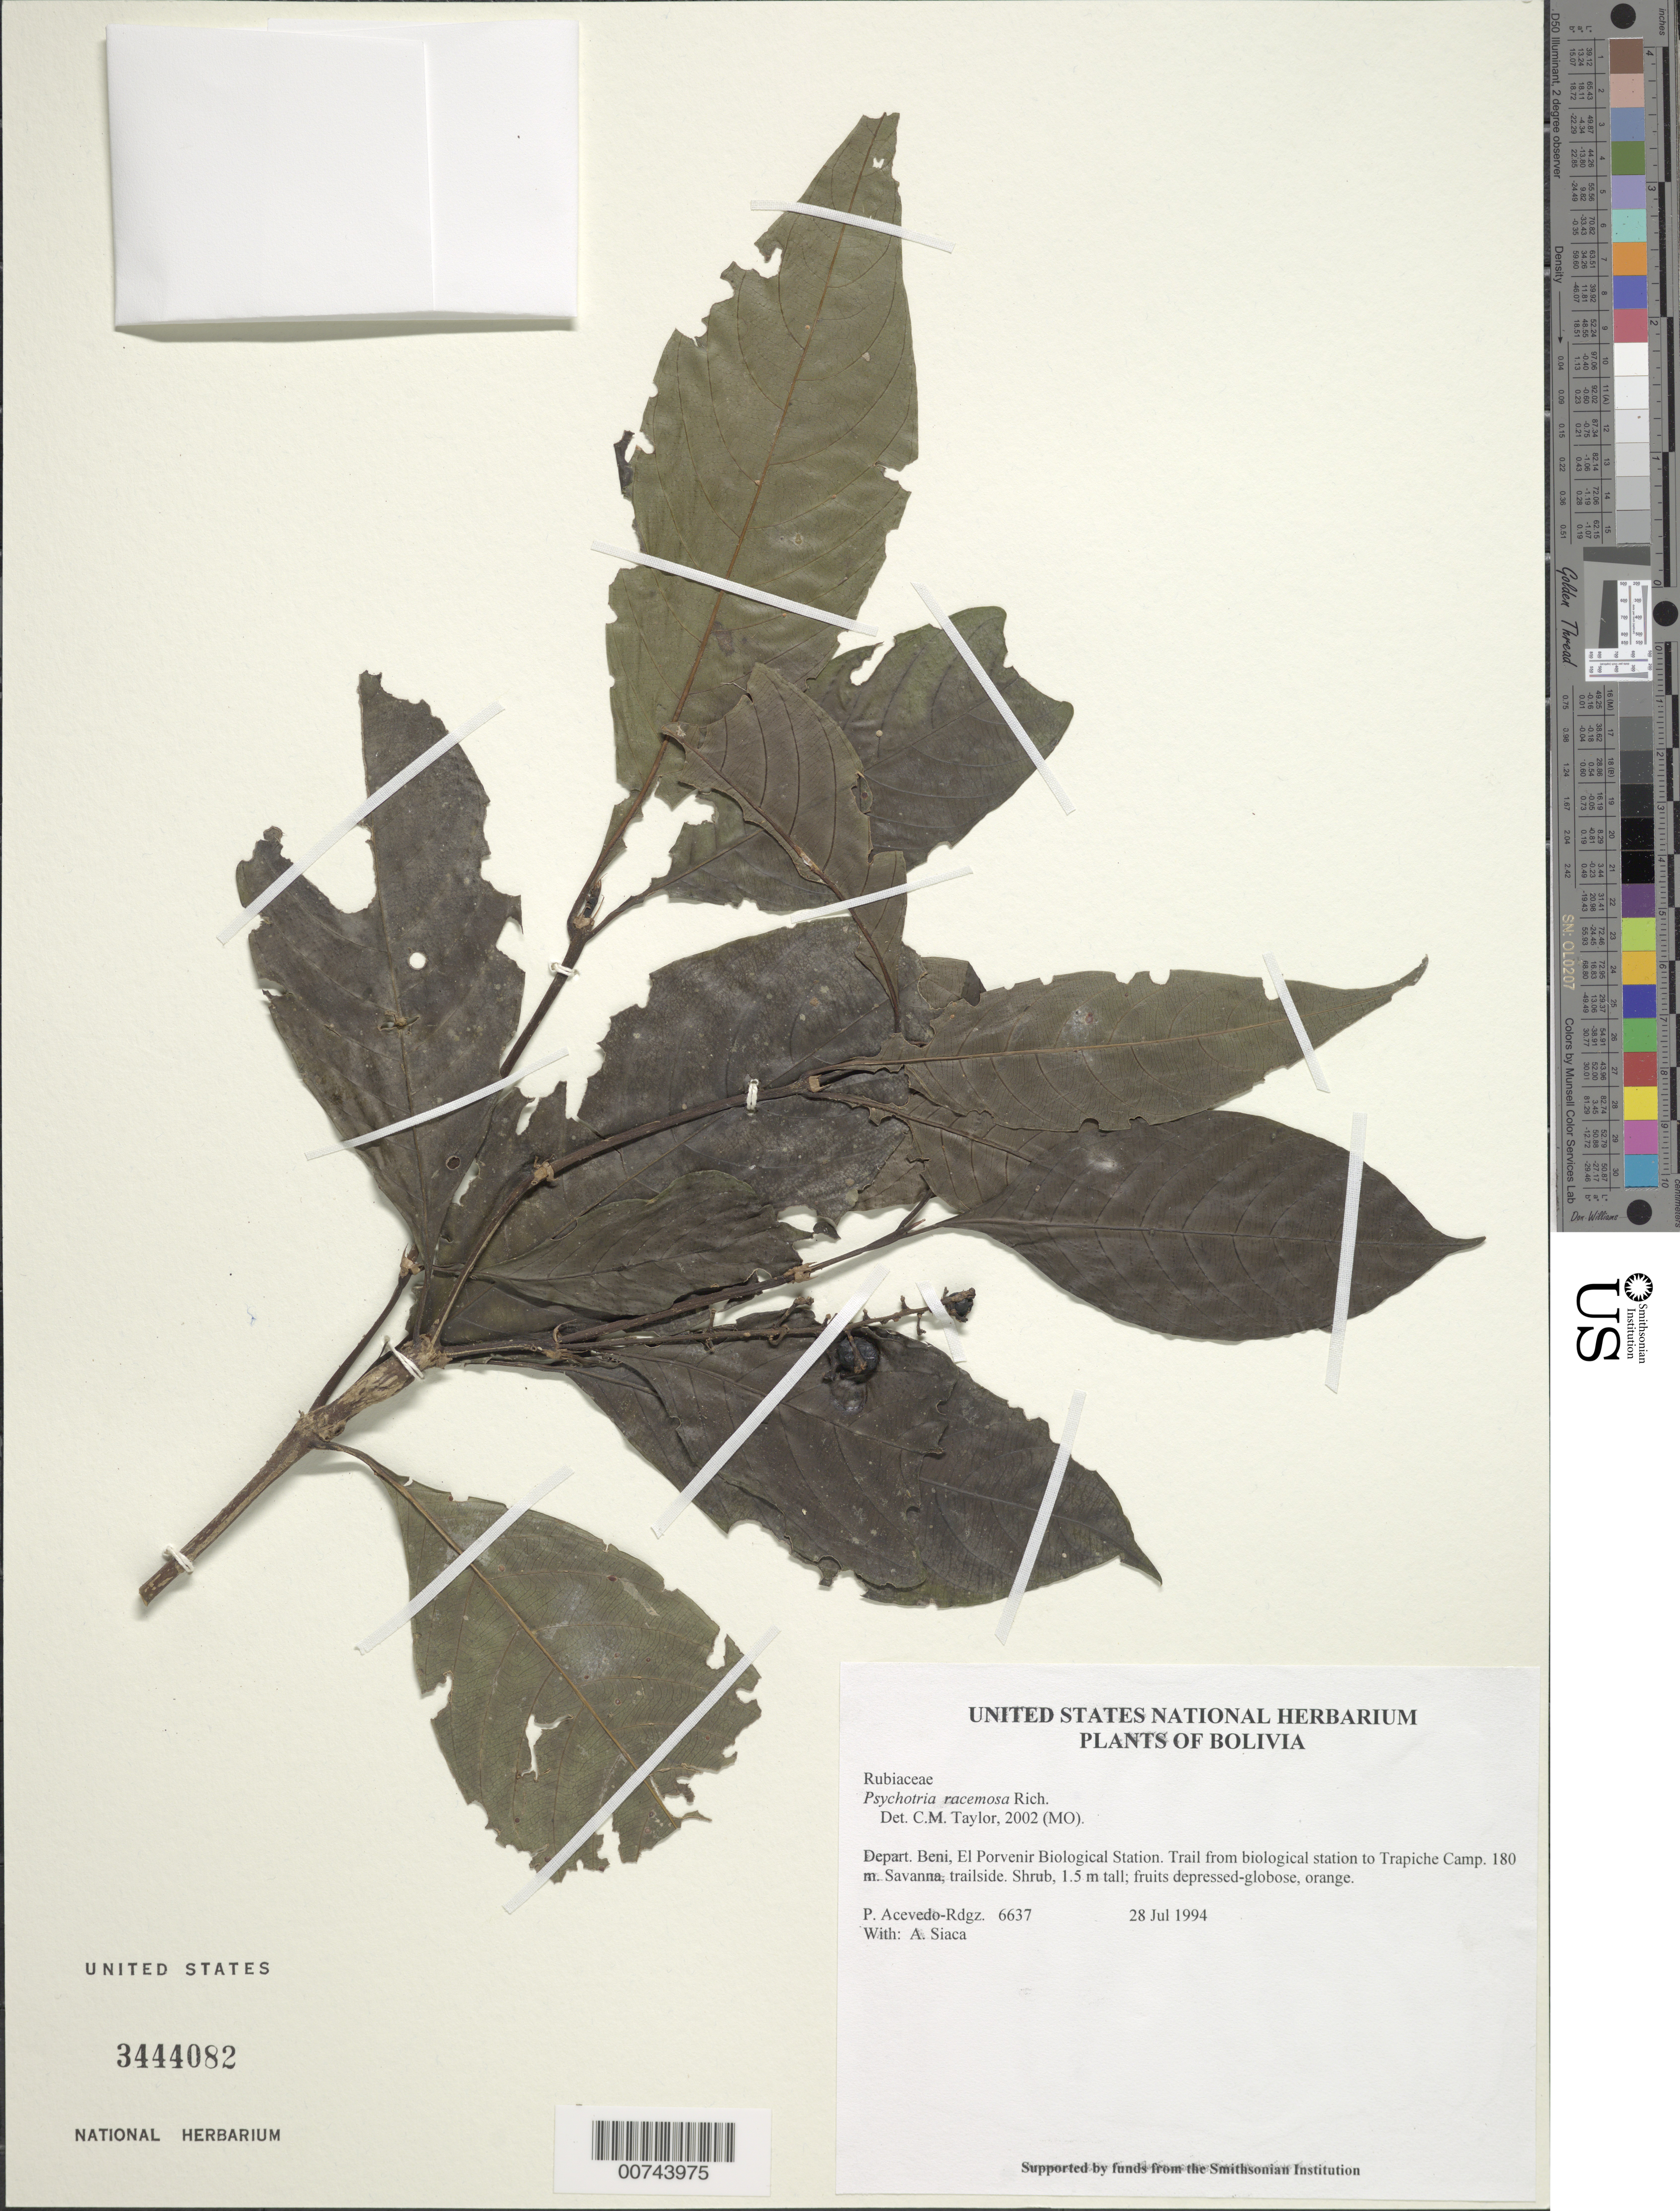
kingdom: Plantae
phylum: Tracheophyta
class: Magnoliopsida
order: Gentianales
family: Rubiaceae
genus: Psychotria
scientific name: Psychotria racemosa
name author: (Aubl.) Raeuschel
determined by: Taylor, Charlotte M.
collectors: P. Acevedo-Rodr. & A. Siaca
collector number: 6637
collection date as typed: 28 Jul 1994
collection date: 1994-07-28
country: Bolivia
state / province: Beni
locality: Depart. Beni, El Porvenir Biological Station. Trail from biological station to Trapiche Camp.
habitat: Savanna, trailside.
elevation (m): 180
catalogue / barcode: US 3444082